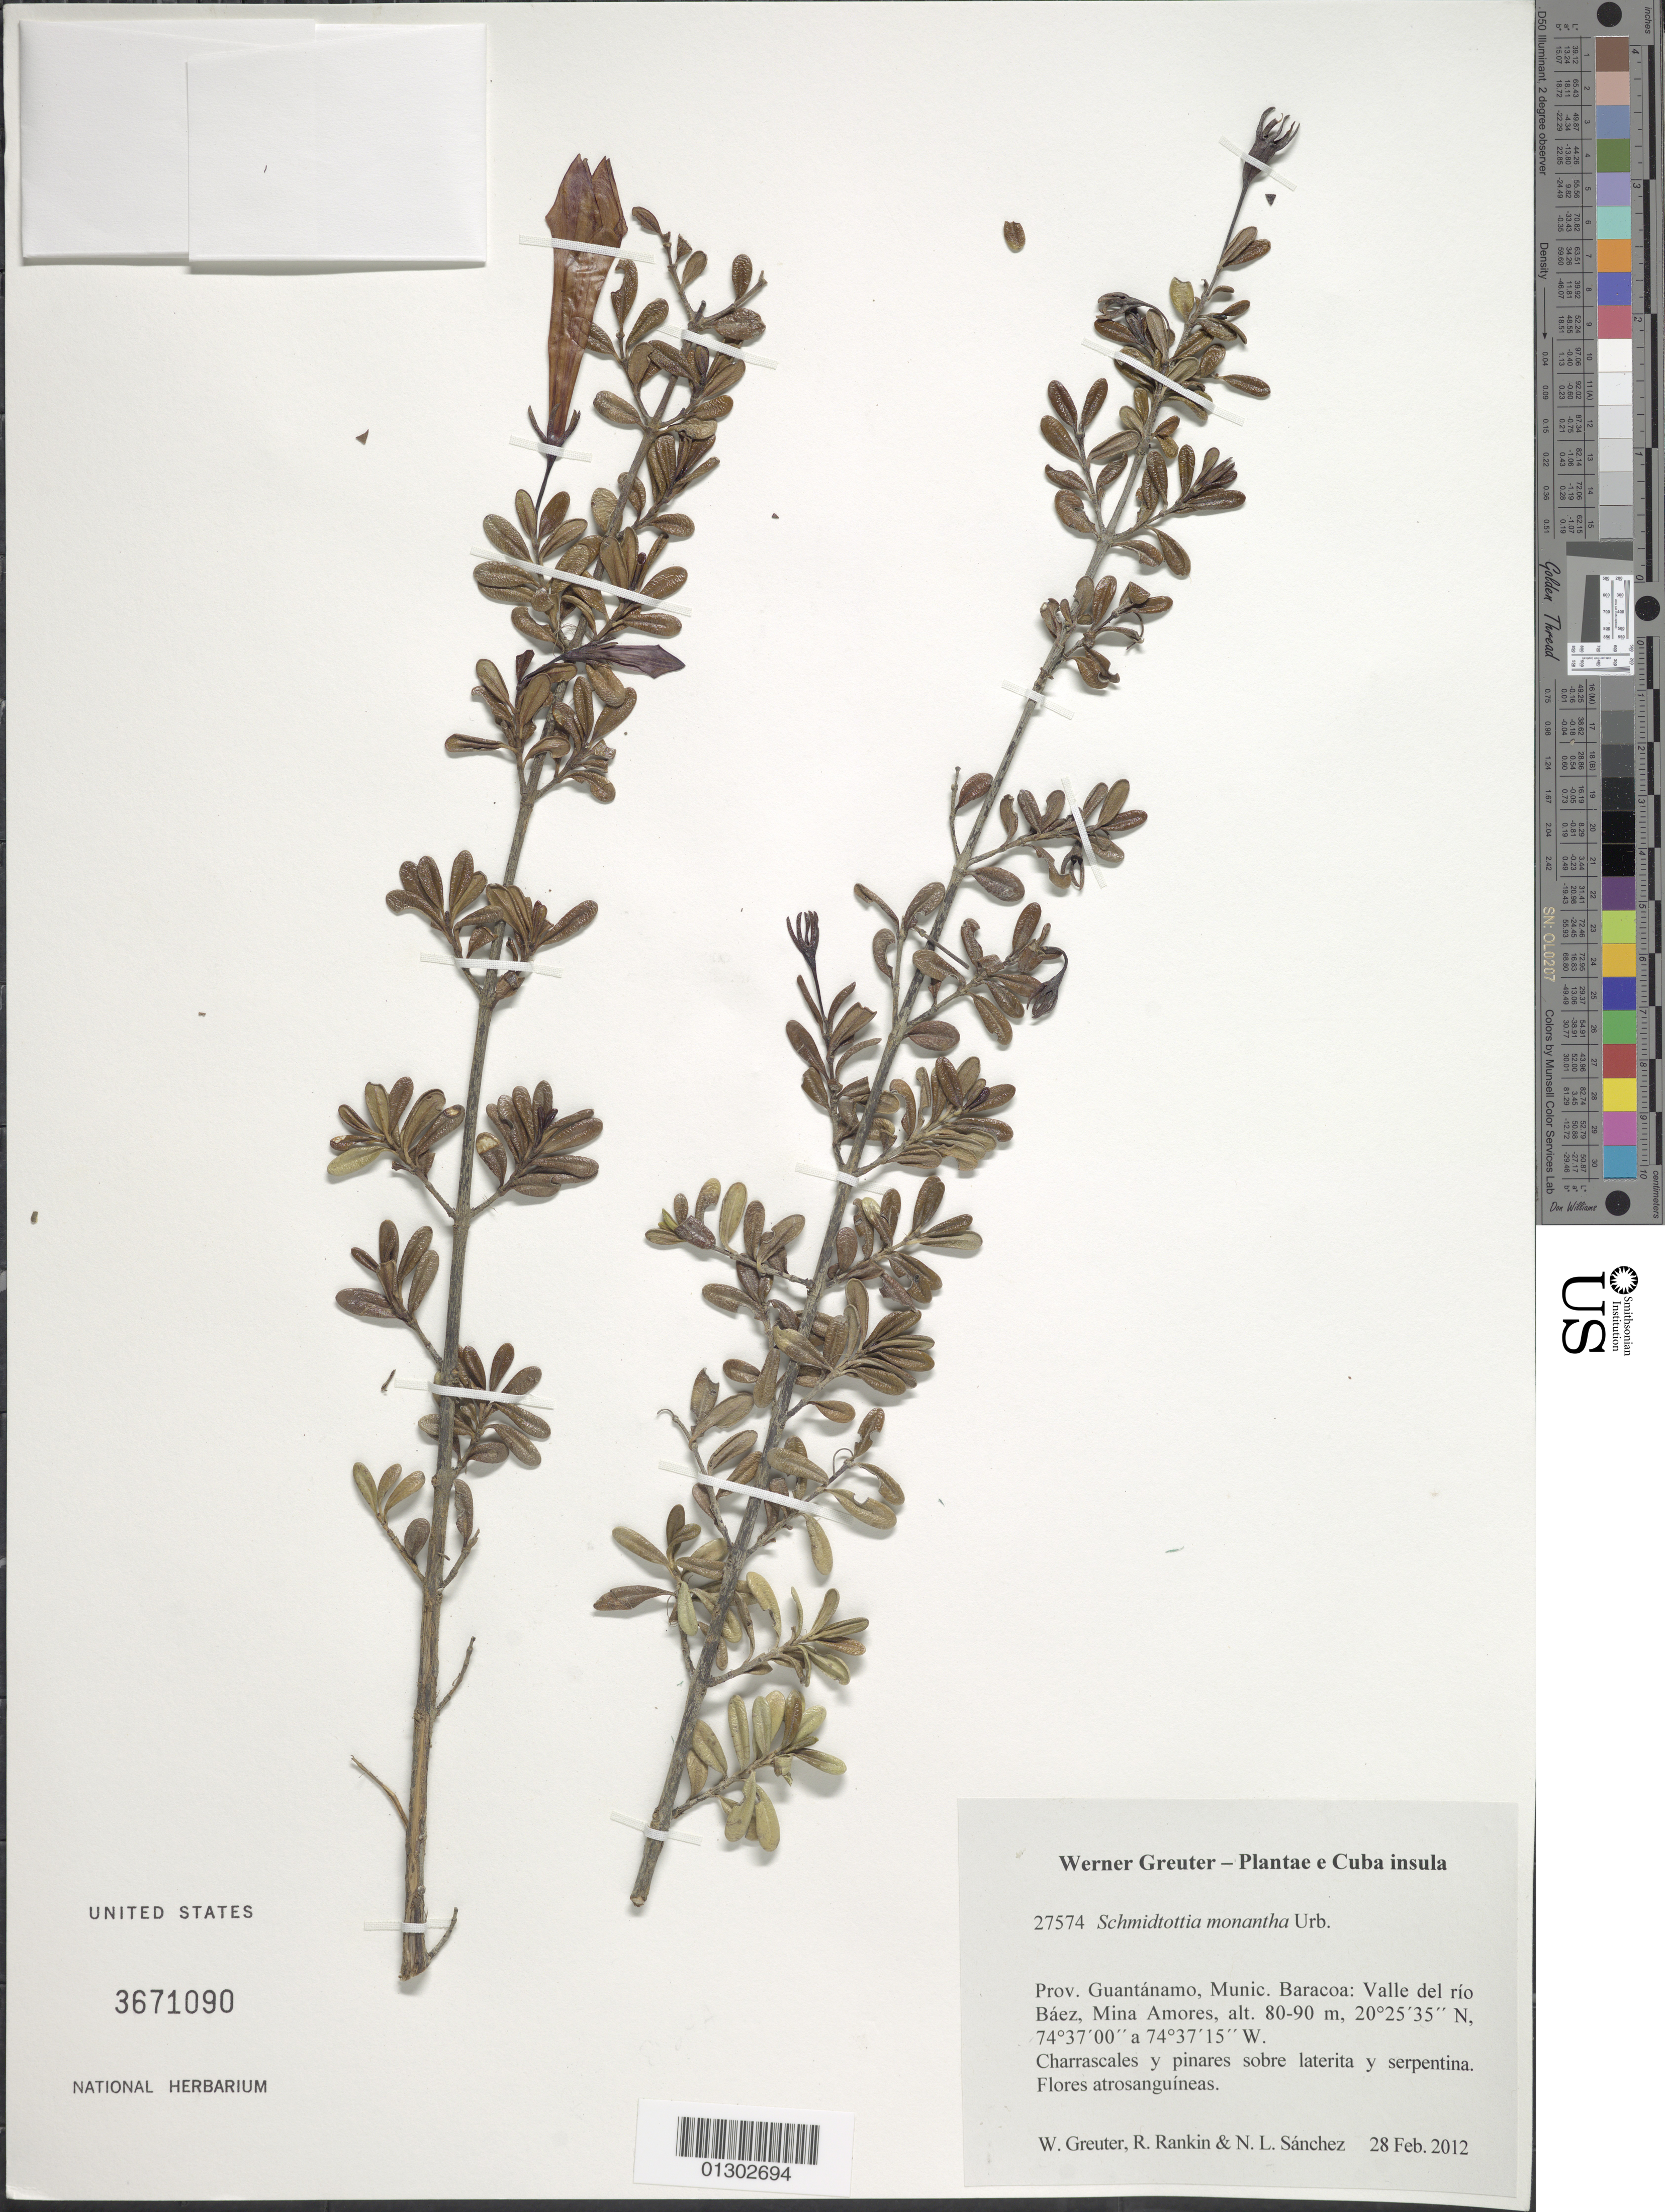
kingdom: Plantae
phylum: Tracheophyta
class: Magnoliopsida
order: Gentianales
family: Rubiaceae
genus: Schmidtottia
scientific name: Schmidtottia monantha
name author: Urb.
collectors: W. R. Greuter, R. Rankin Rodriguez & N. Sanchez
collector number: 27574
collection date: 2012-02-28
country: Cuba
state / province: Guantanamo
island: Cuba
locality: Munic. Baracoa; valle del río Báez, Mina Amores.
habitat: Charrascales y pinares sobre laterita y serpentina.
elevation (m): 80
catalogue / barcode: US 3671090